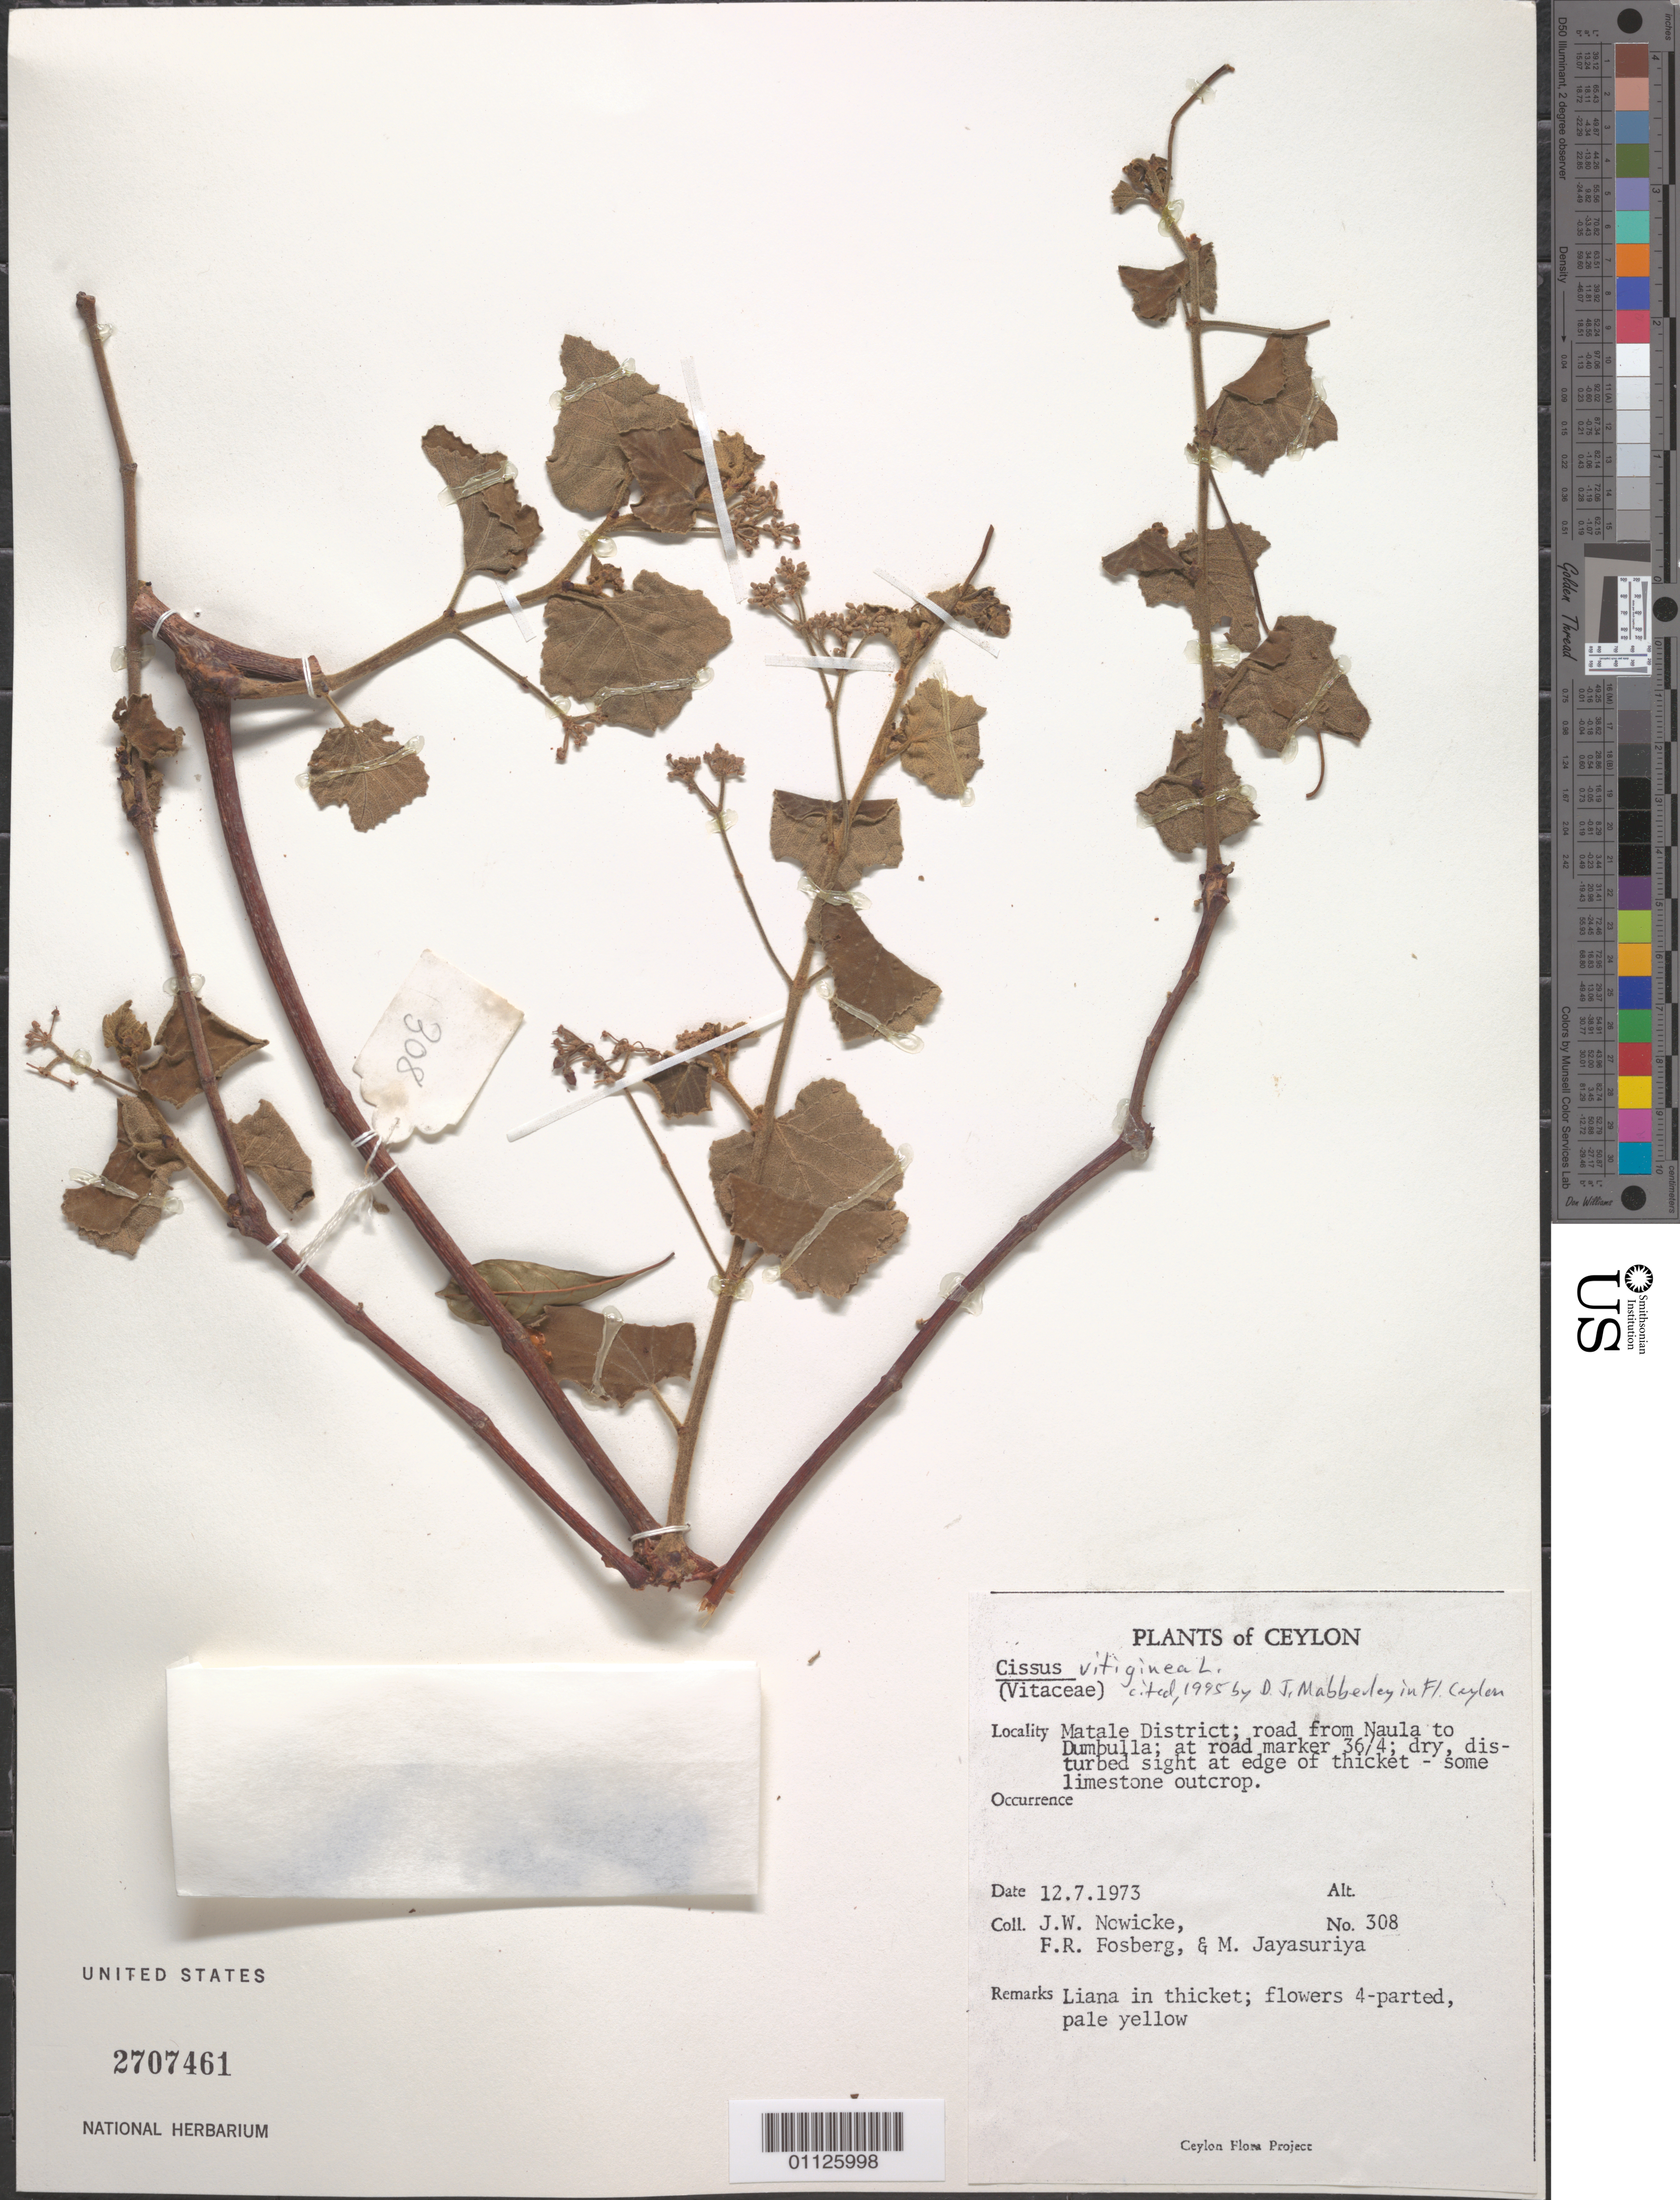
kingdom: Plantae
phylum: Tracheophyta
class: Magnoliopsida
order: Vitales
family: Vitaceae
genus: Cissus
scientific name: Cissus vitiginea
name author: L.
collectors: J. W. Nowicke, F. R. Fosberg & A. H. Jayasuriya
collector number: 308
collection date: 1973-07-12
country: Sri Lanka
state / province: Central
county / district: Matale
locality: Road from Naula to Dumbulla; at road marker 36/4.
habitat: Dry, disturbed sight at edge of thicket - some limestone outcrop. Liana.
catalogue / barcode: US 2707461